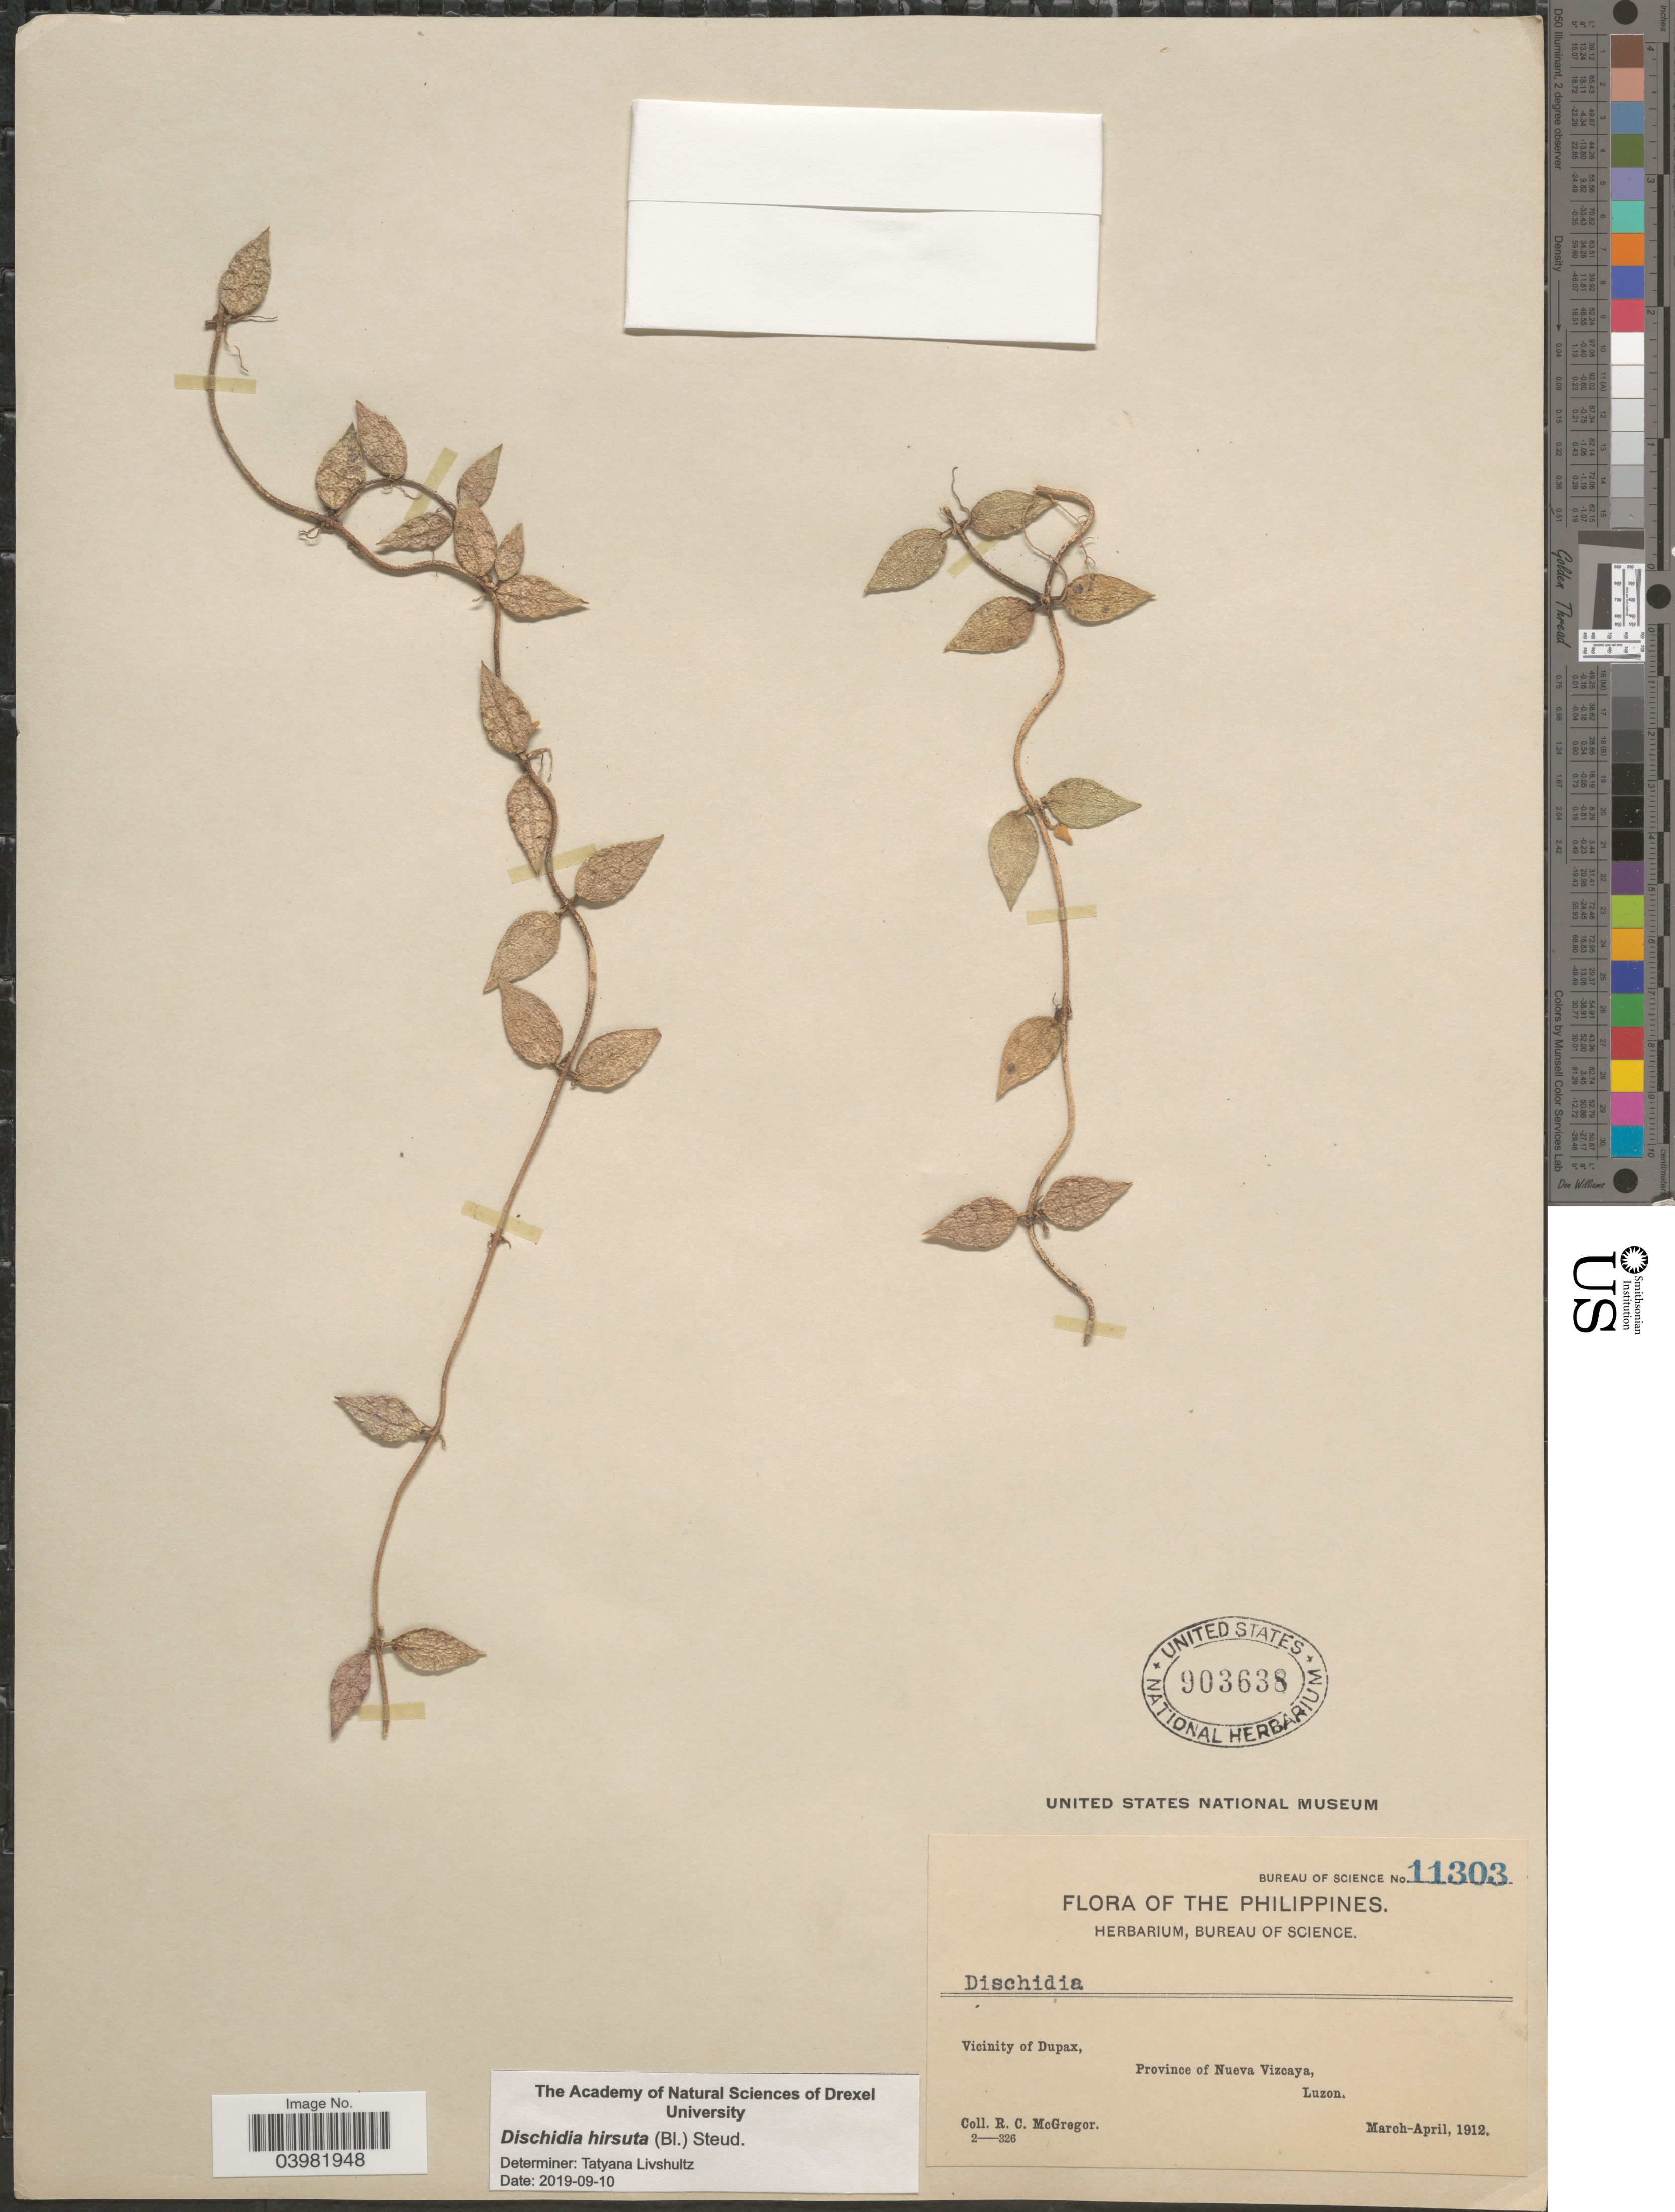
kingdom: Plantae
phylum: Tracheophyta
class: Magnoliopsida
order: Gentianales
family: Apocynaceae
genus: Dischidia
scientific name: Dischidia hirsuta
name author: (Blume) Decne.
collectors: R. C. McGregor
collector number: Bureau of Science 11303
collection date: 1912-03/1912-04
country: Philippines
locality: Vicinity of Dupax, Province of Nueva Vizcaya, Luzon.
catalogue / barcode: US 903638